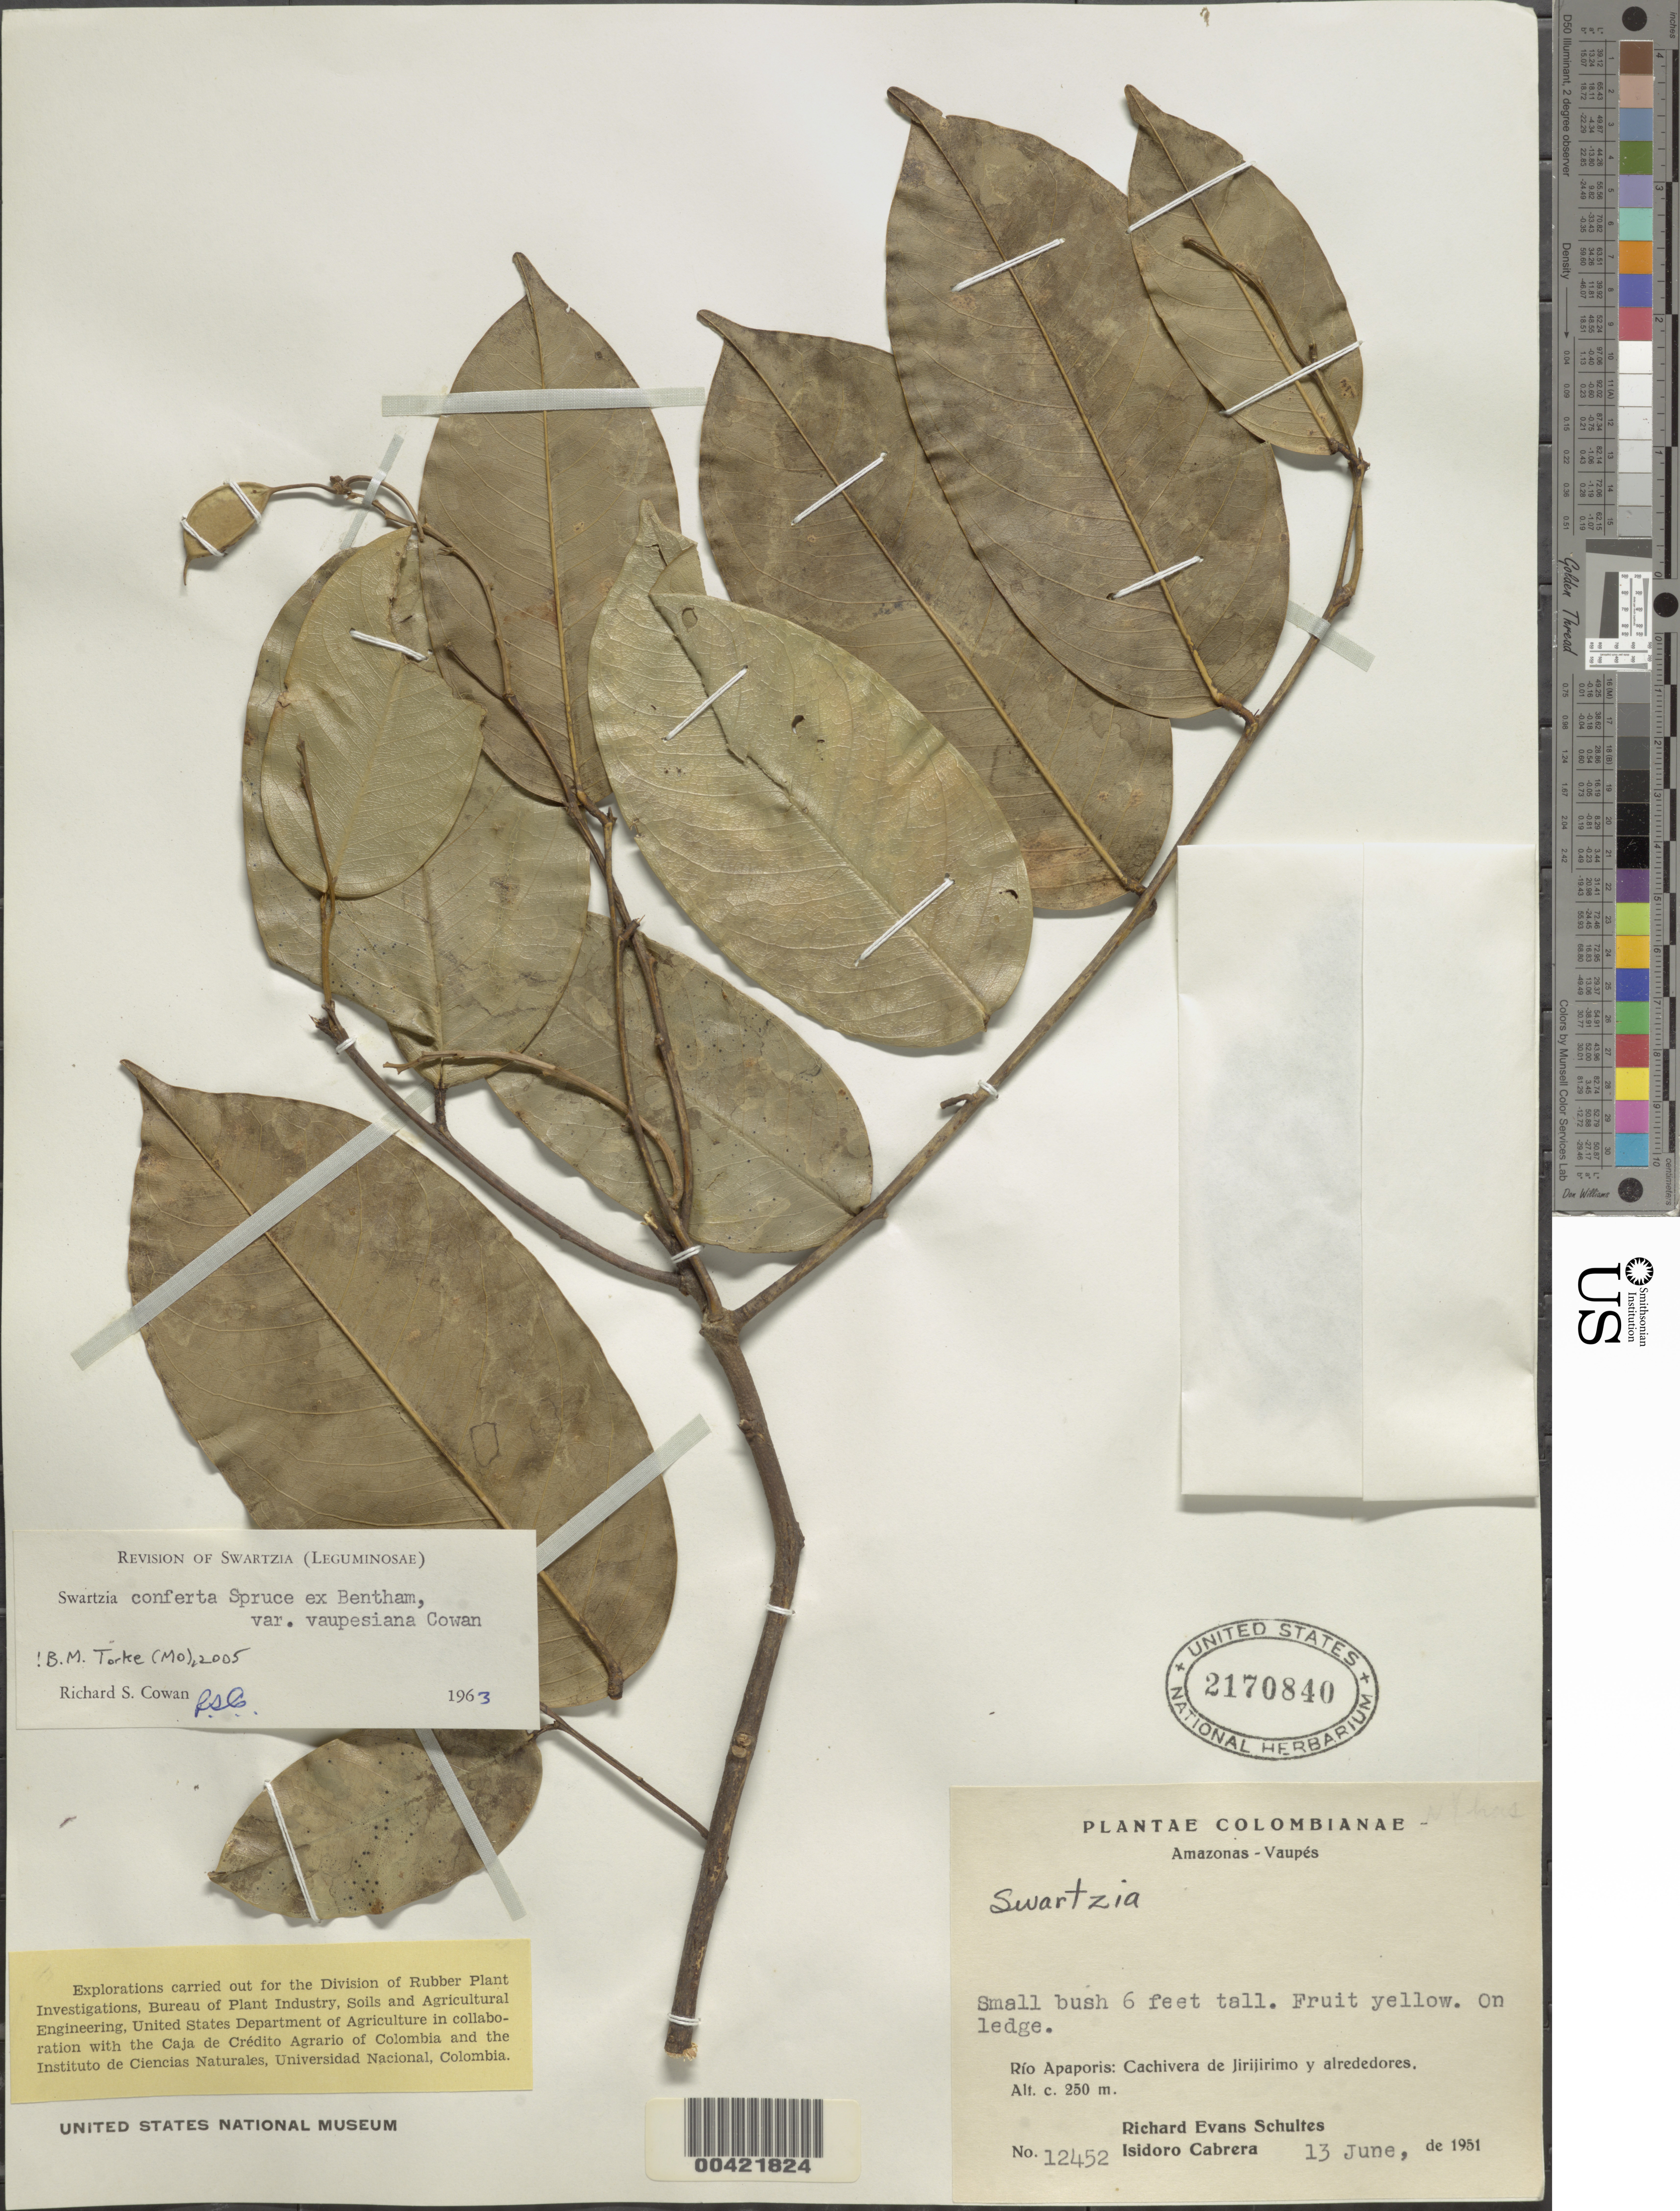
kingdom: Plantae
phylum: Tracheophyta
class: Magnoliopsida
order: Fabales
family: Fabaceae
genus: Swartzia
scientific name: Swartzia conferta var. vaupesiana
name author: R.S. Cowan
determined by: Cowan, R. S.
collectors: R. E. Schultes & I. Cabrera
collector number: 12452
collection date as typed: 13 Jun 1951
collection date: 1951-06-13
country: Colombia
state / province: Amazônas / Vaupés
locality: Cachivera de Jirijirimo y Alrededores; Rio Apaporis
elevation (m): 250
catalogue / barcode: US 2170840